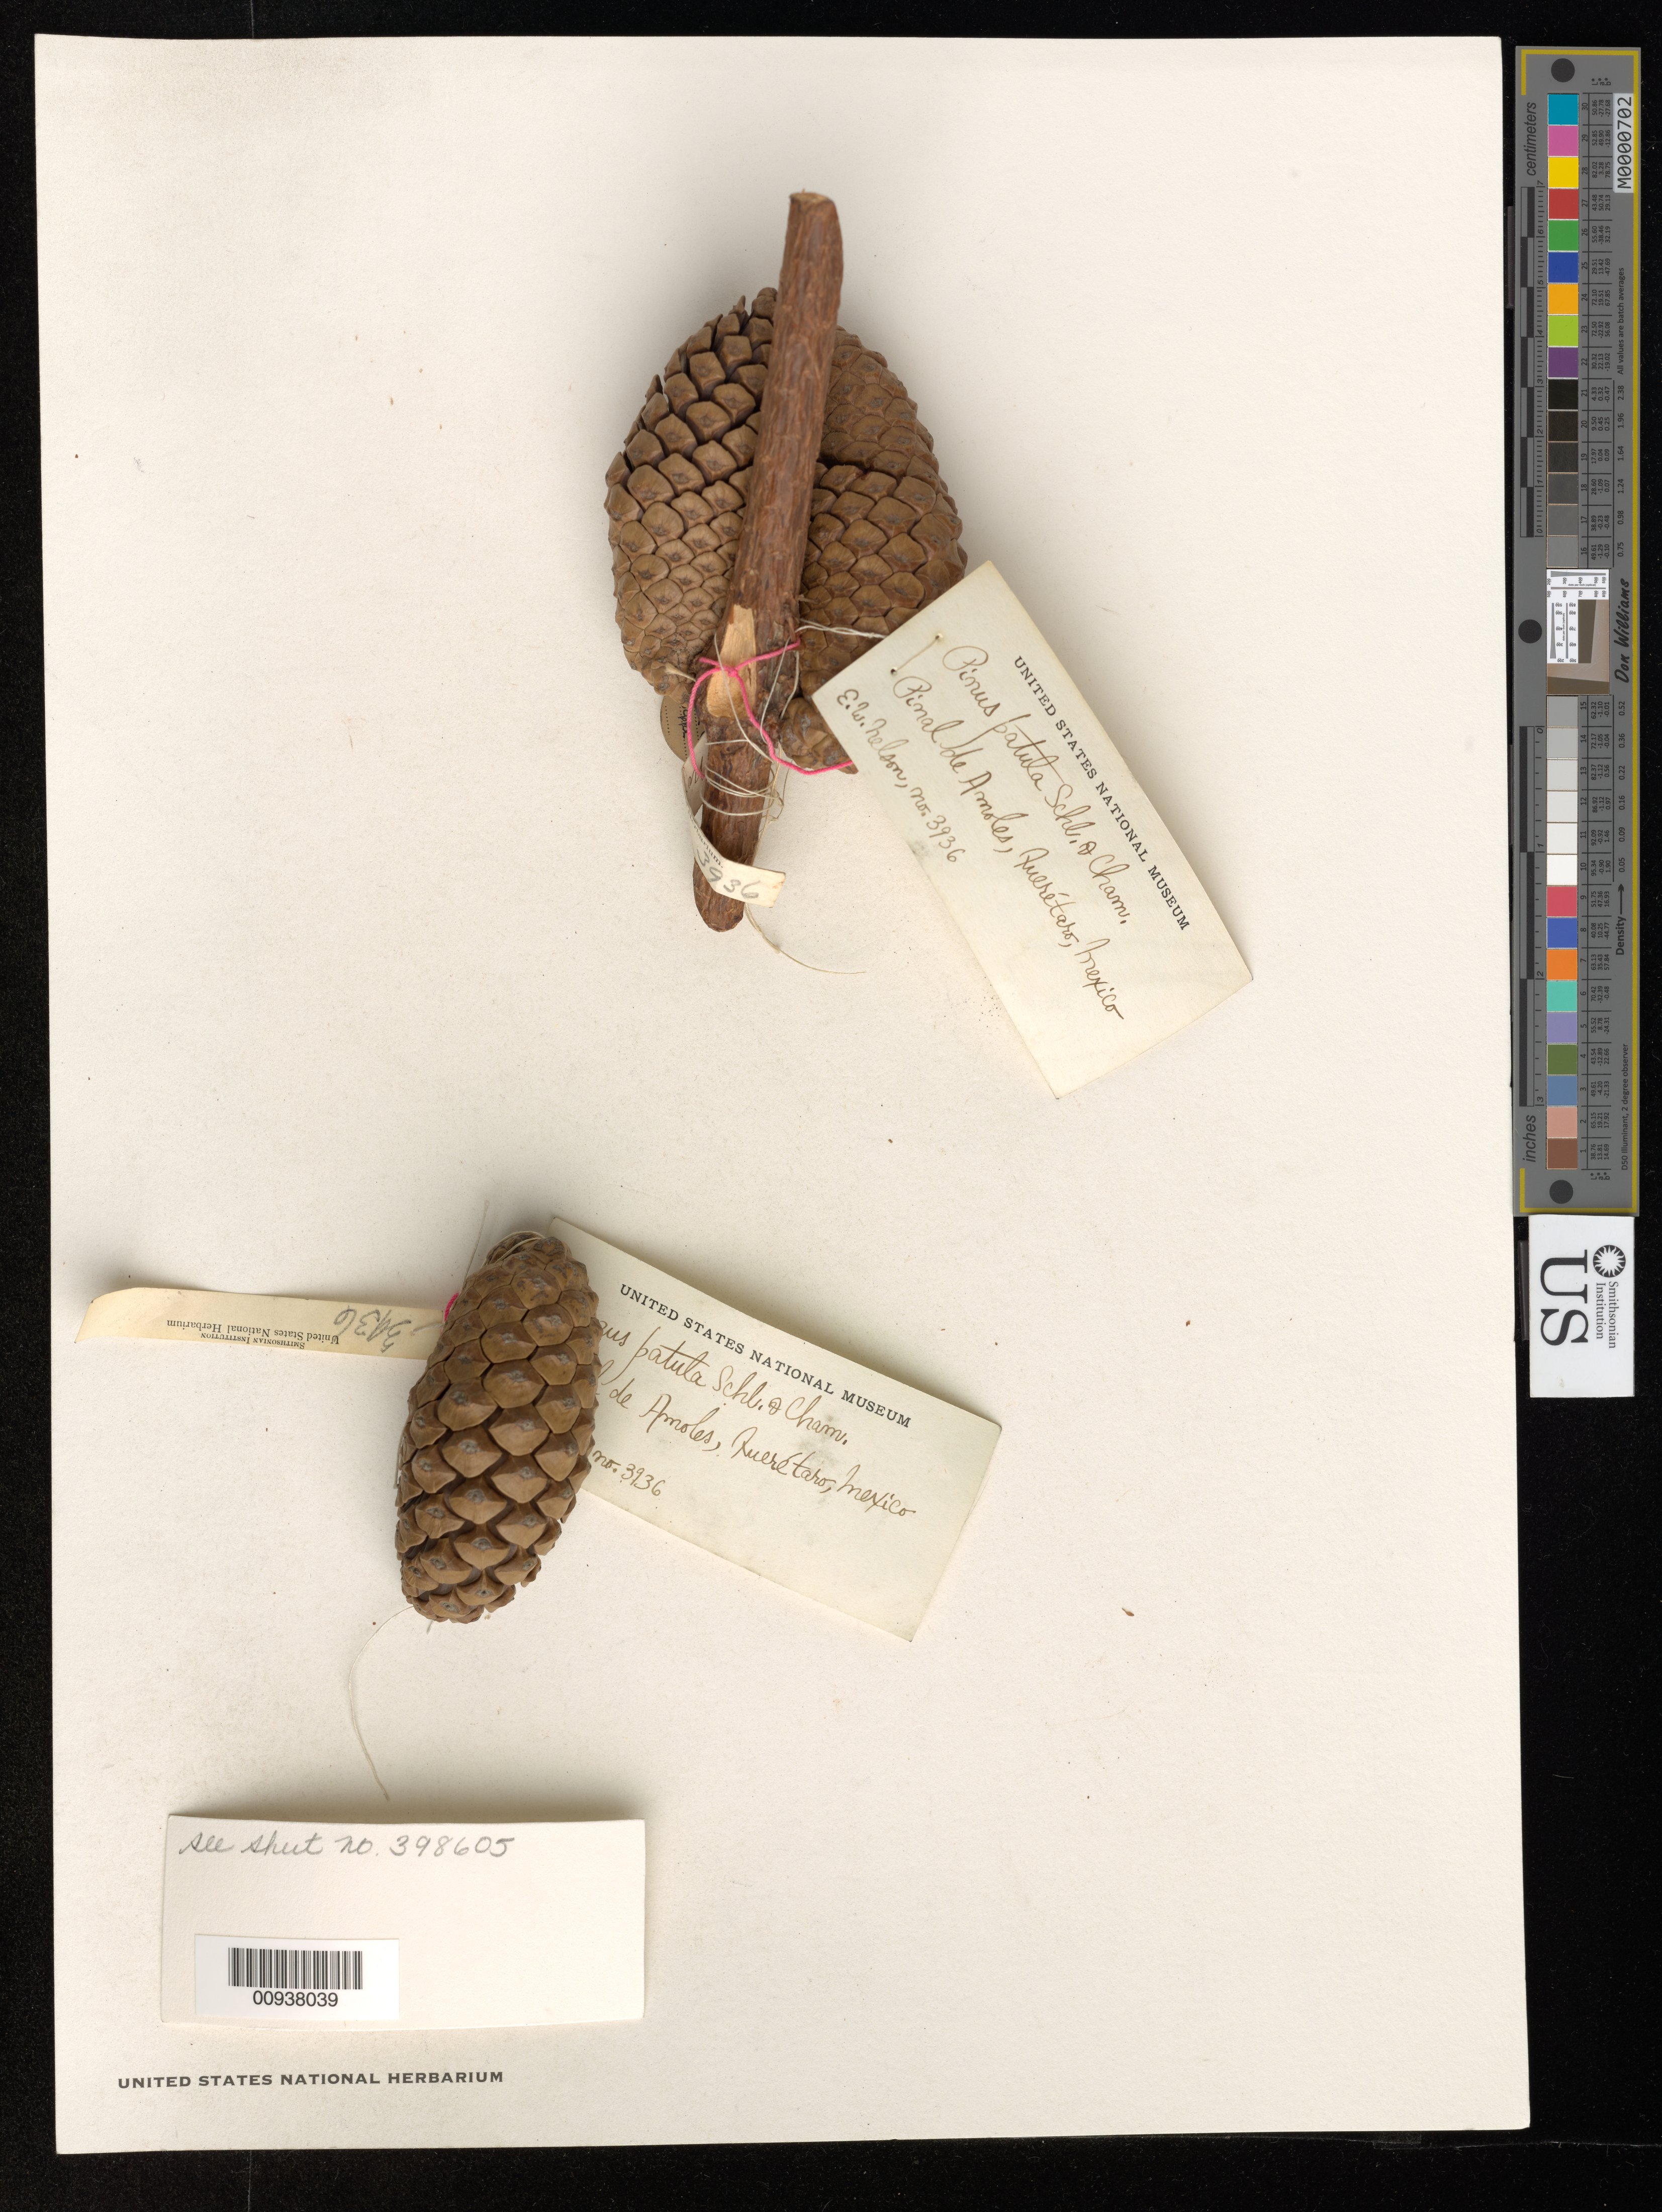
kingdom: Plantae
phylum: Tracheophyta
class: Pinopsida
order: Pinales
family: Pinaceae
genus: Pinus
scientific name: Pinus patula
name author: Schltdl. & Cham.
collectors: E. W. Nelson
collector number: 3936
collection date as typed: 1896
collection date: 1896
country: Mexico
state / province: Querétaro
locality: Pinal de Amoles.